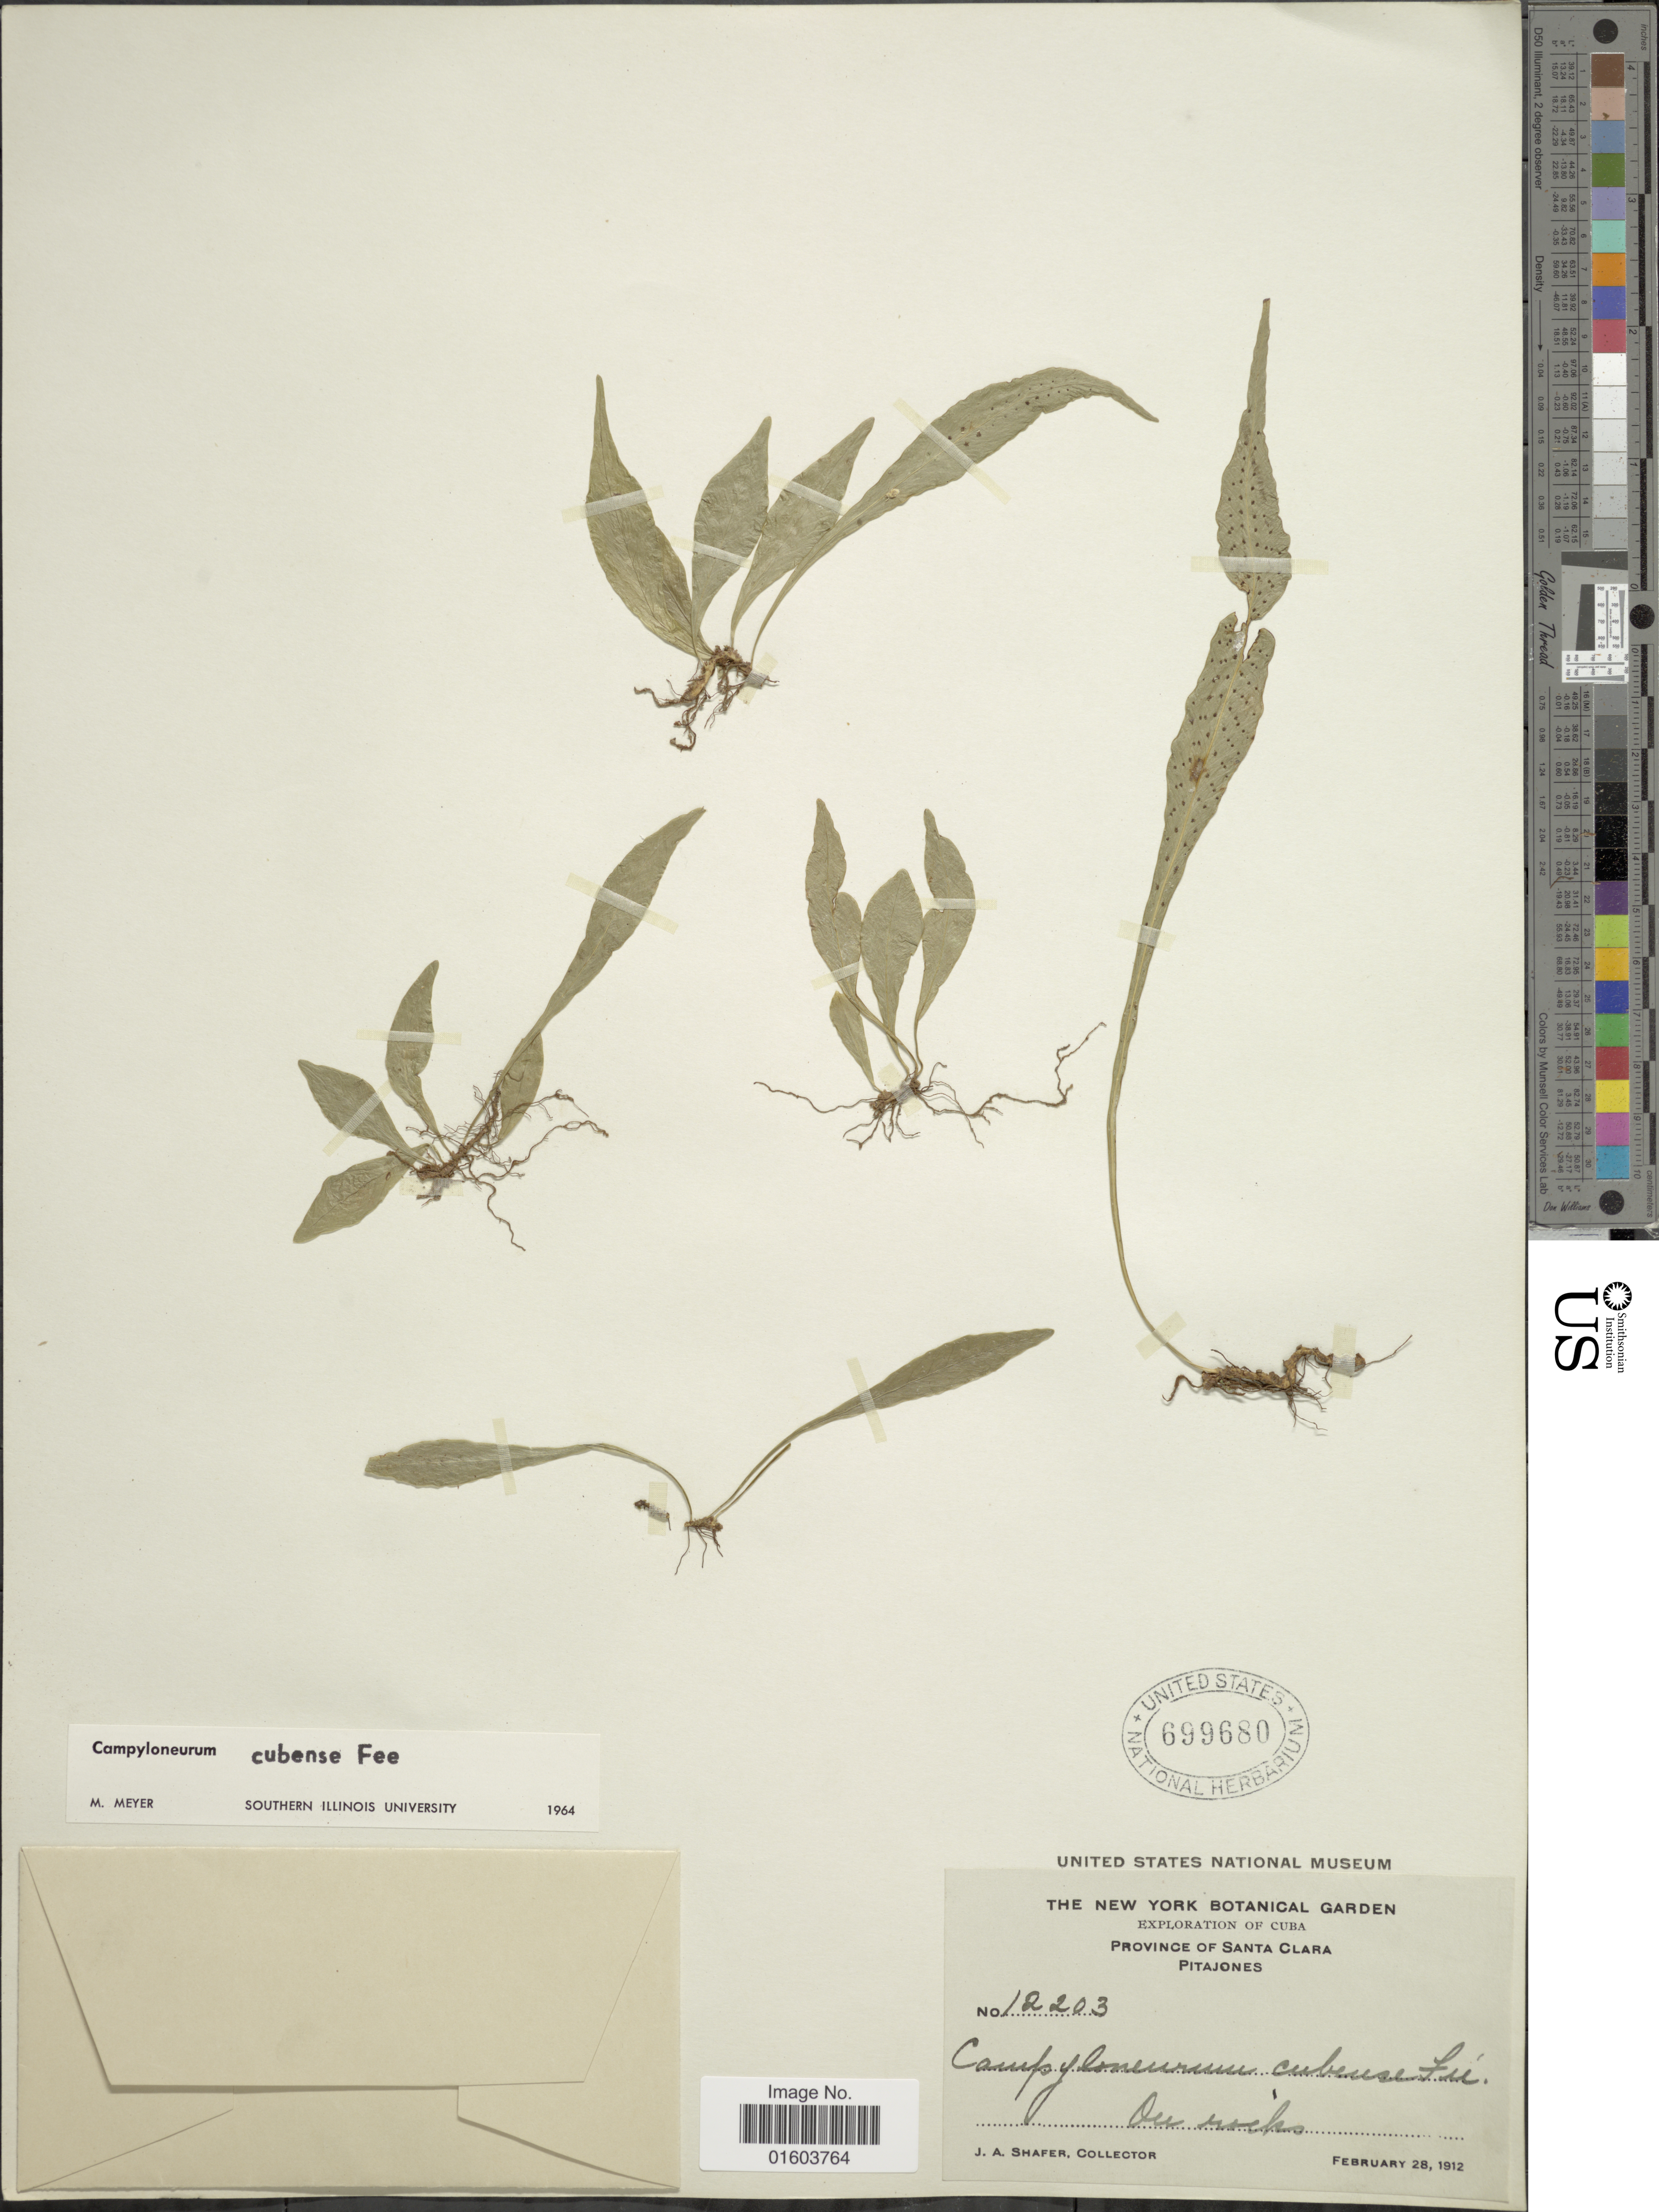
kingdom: Plantae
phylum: Tracheophyta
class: Polypodiopsida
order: Polypodiales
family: Polypodiaceae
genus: Campyloneurum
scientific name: Campyloneurum vexatum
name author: Ching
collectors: J. A. Shafer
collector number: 12203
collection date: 1912-02-28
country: Cuba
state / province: Las Villas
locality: Cuba, Province of Santa Clara. Pitajones.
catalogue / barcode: US 699680